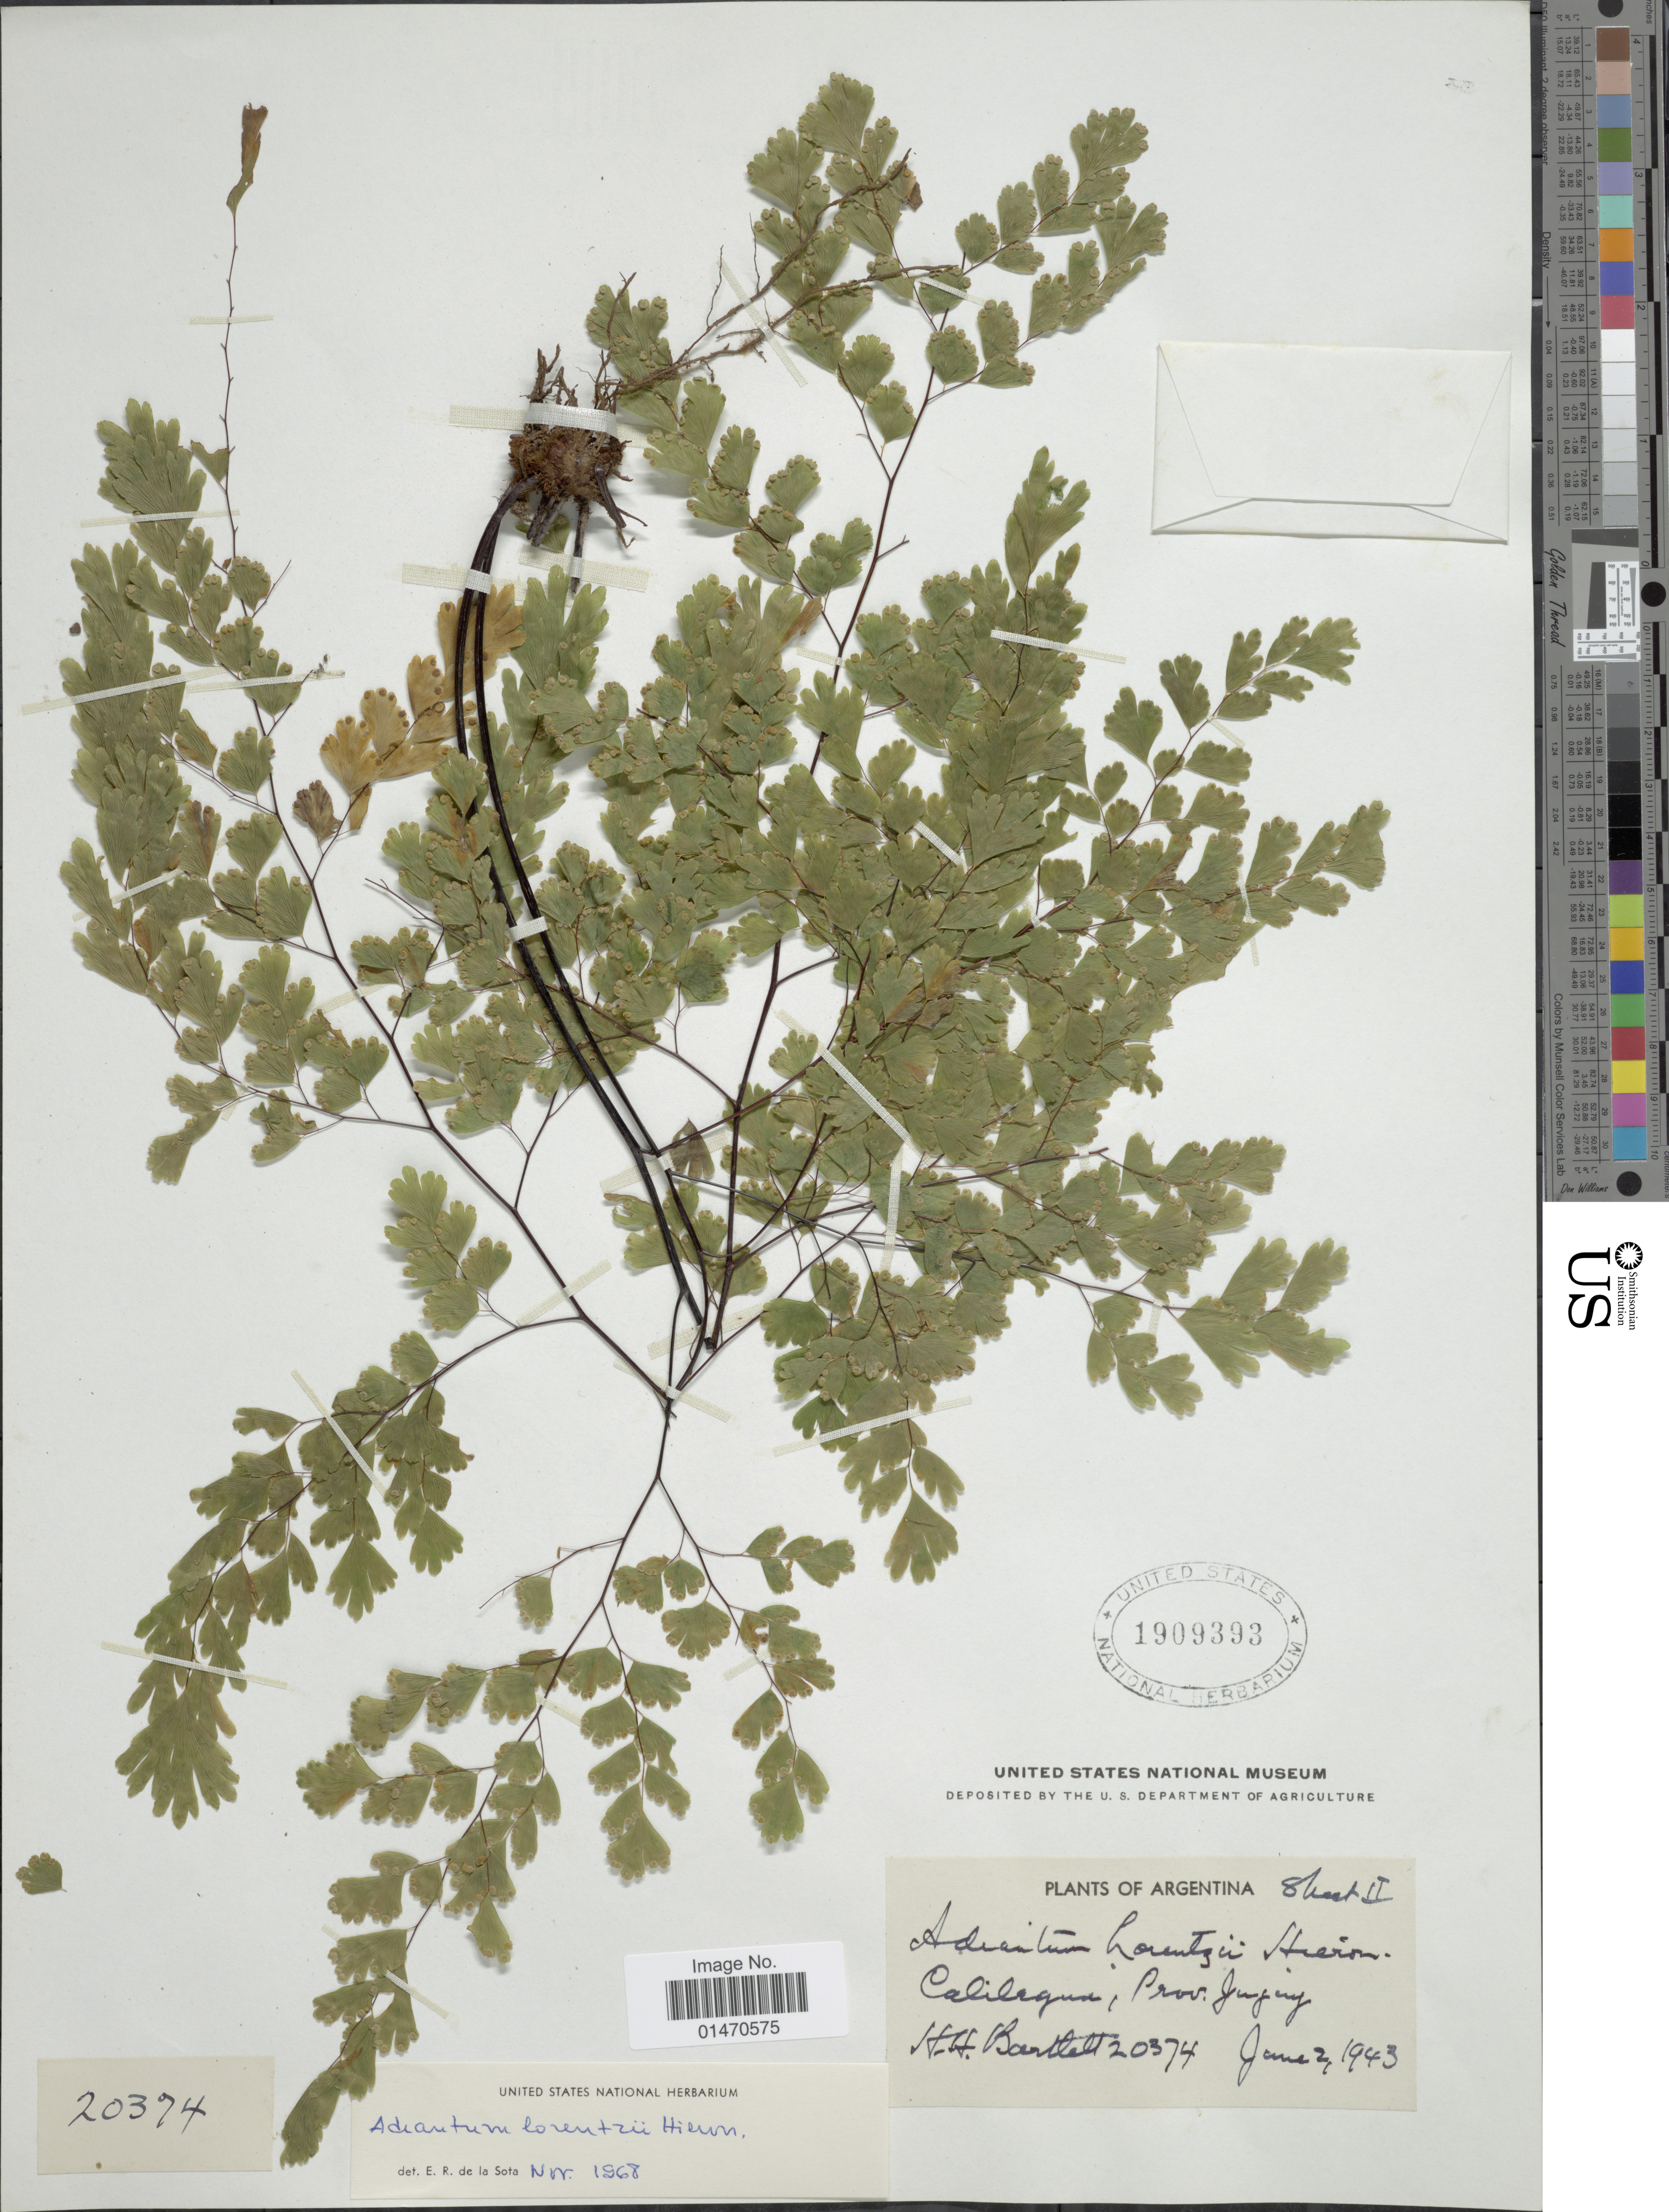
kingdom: Plantae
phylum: Tracheophyta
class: Polypodiopsida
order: Polypodiales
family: Pteridaceae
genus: Adiantum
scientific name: Adiantum lorentzii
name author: Hieron.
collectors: H. H. Bartlett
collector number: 20374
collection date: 1943-06-02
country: Argentina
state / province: Jujuy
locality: Calilegua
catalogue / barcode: US 1909393